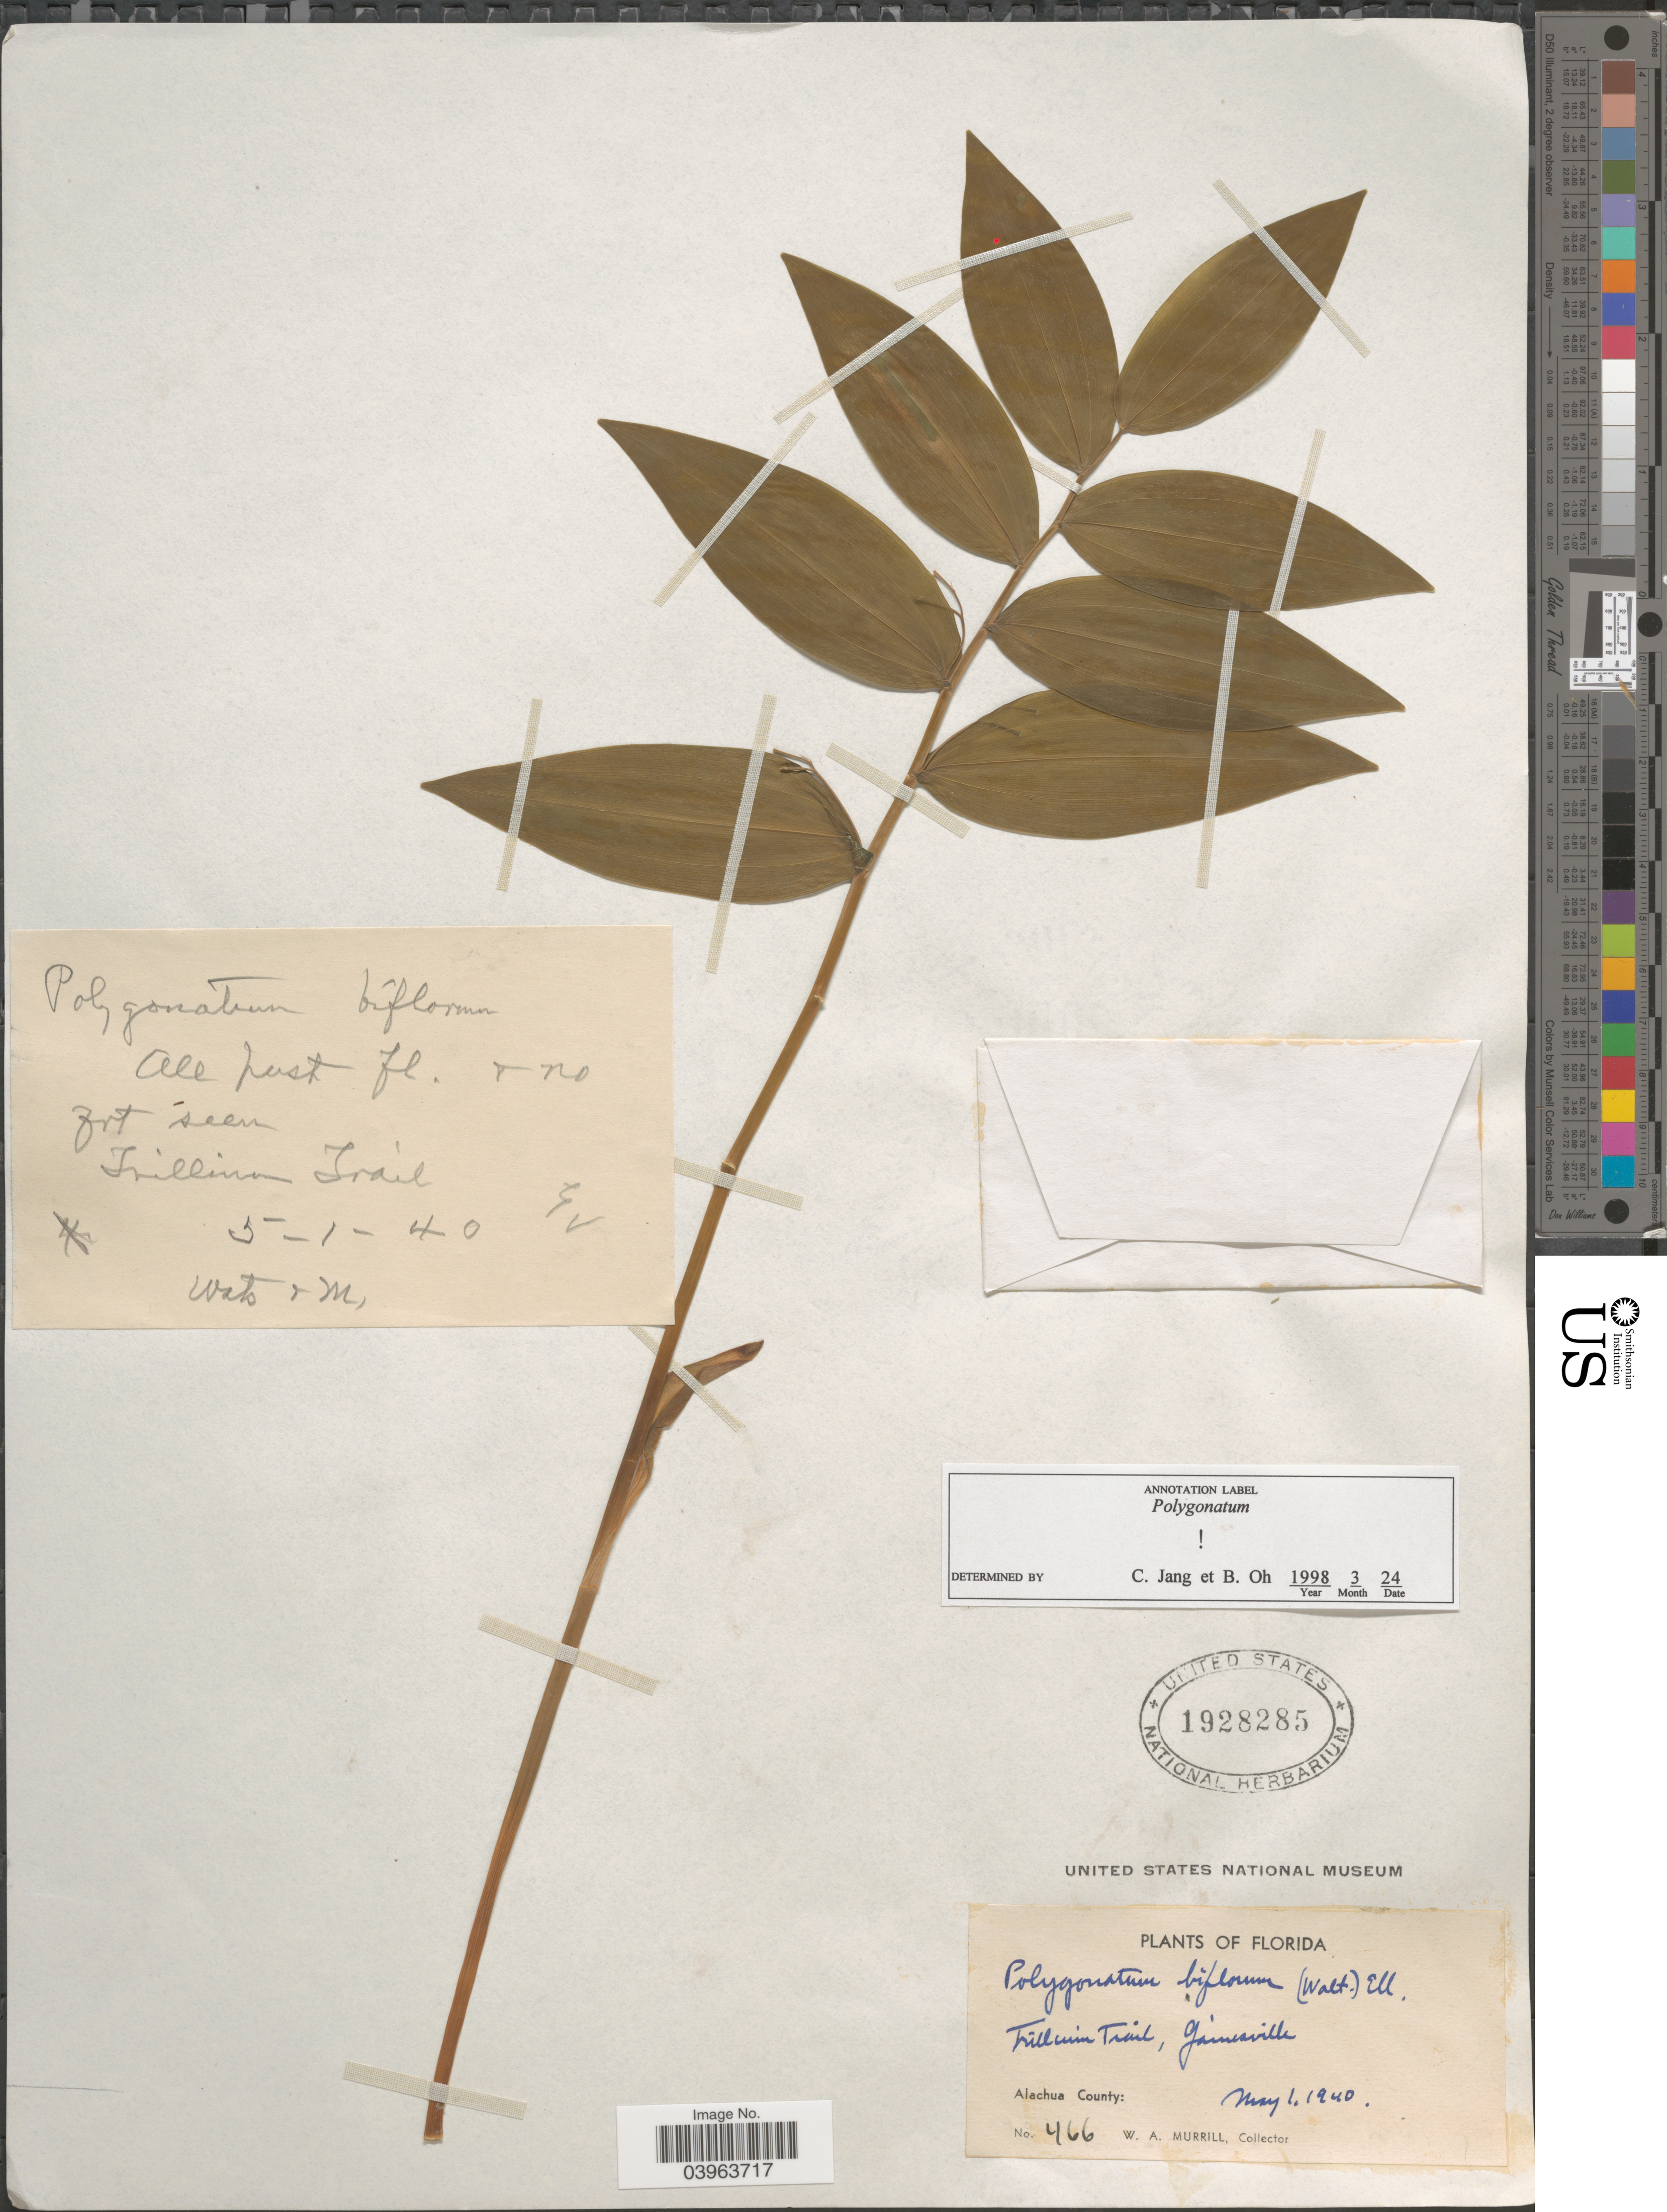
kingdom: Plantae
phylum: Tracheophyta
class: Liliopsida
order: Asparagales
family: Asparagaceae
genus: Polygonatum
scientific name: Polygonatum biflorum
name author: (Walter) Elliott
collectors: W. A. Murrill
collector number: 466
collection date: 1940-05-01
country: United States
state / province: Florida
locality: Trillium Trail, Gainesville. Alachua County.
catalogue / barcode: US 1928285